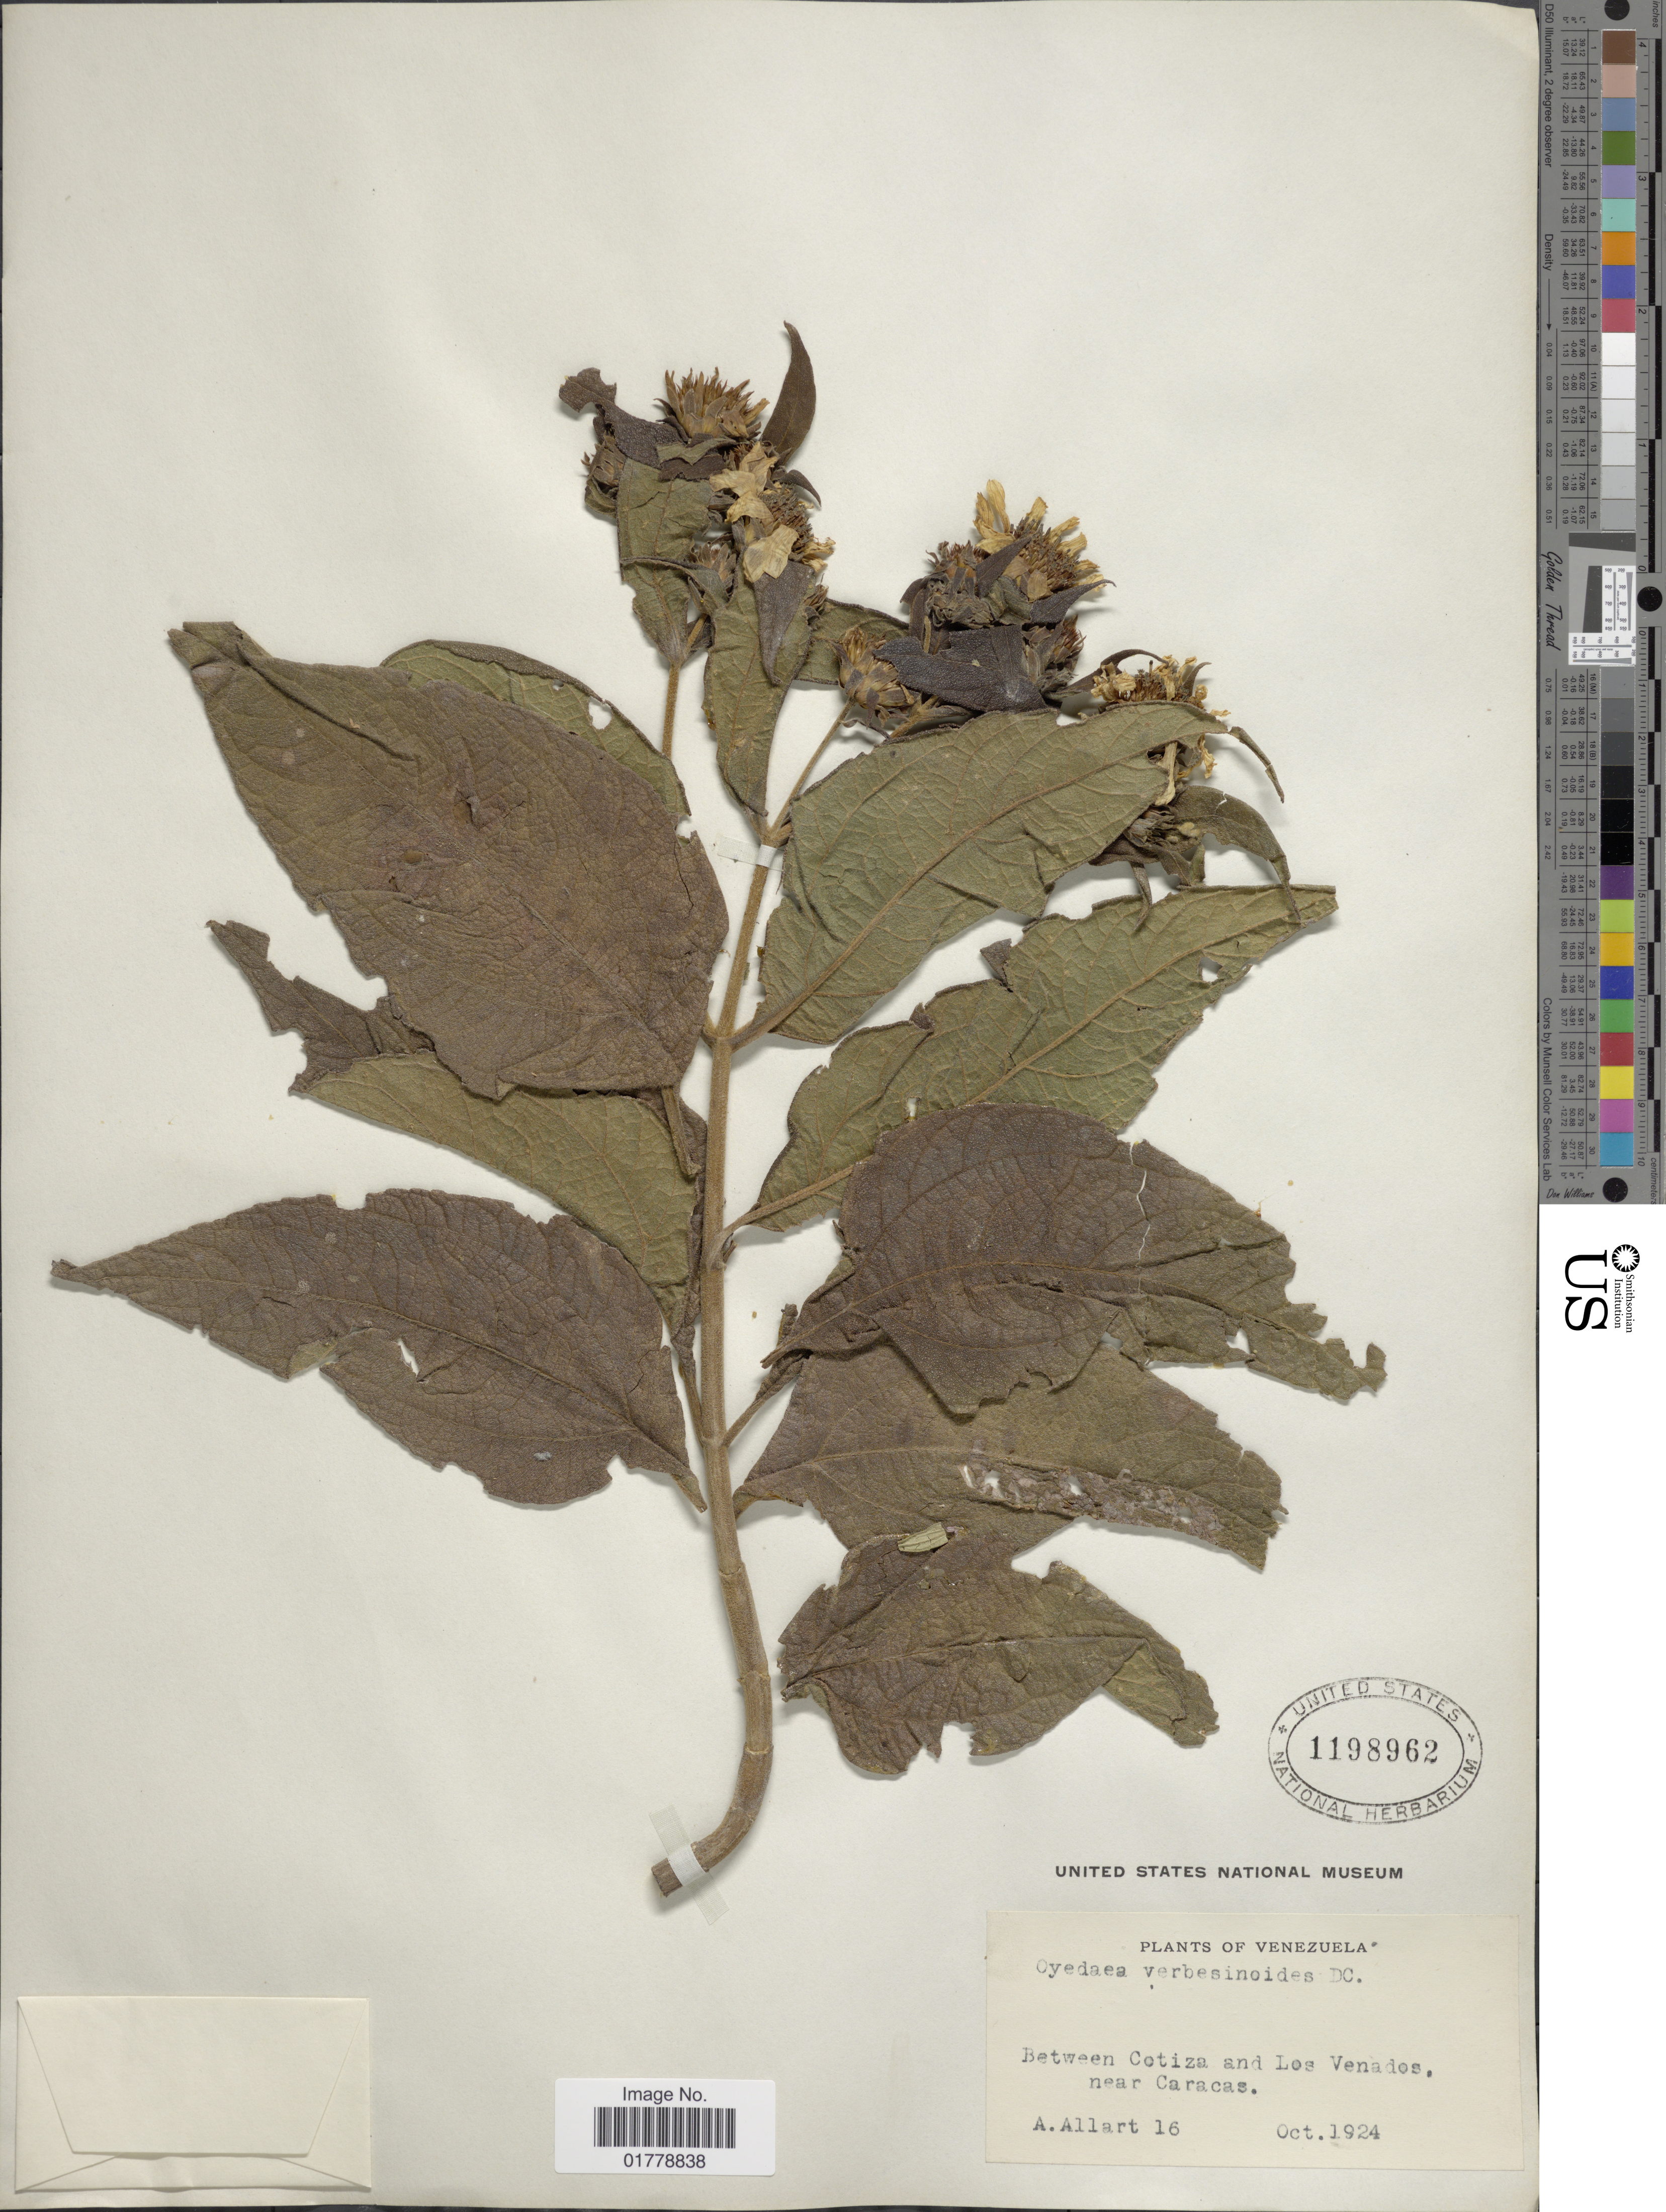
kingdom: Plantae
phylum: Tracheophyta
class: Magnoliopsida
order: Asterales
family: Asteraceae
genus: Oyedaea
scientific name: Oyedaea verbesinoides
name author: DC.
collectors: A. Allart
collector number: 16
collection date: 1924-10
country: Venezuela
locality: Between Cotiza and Los Venados, near Caracas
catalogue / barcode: US 1198962